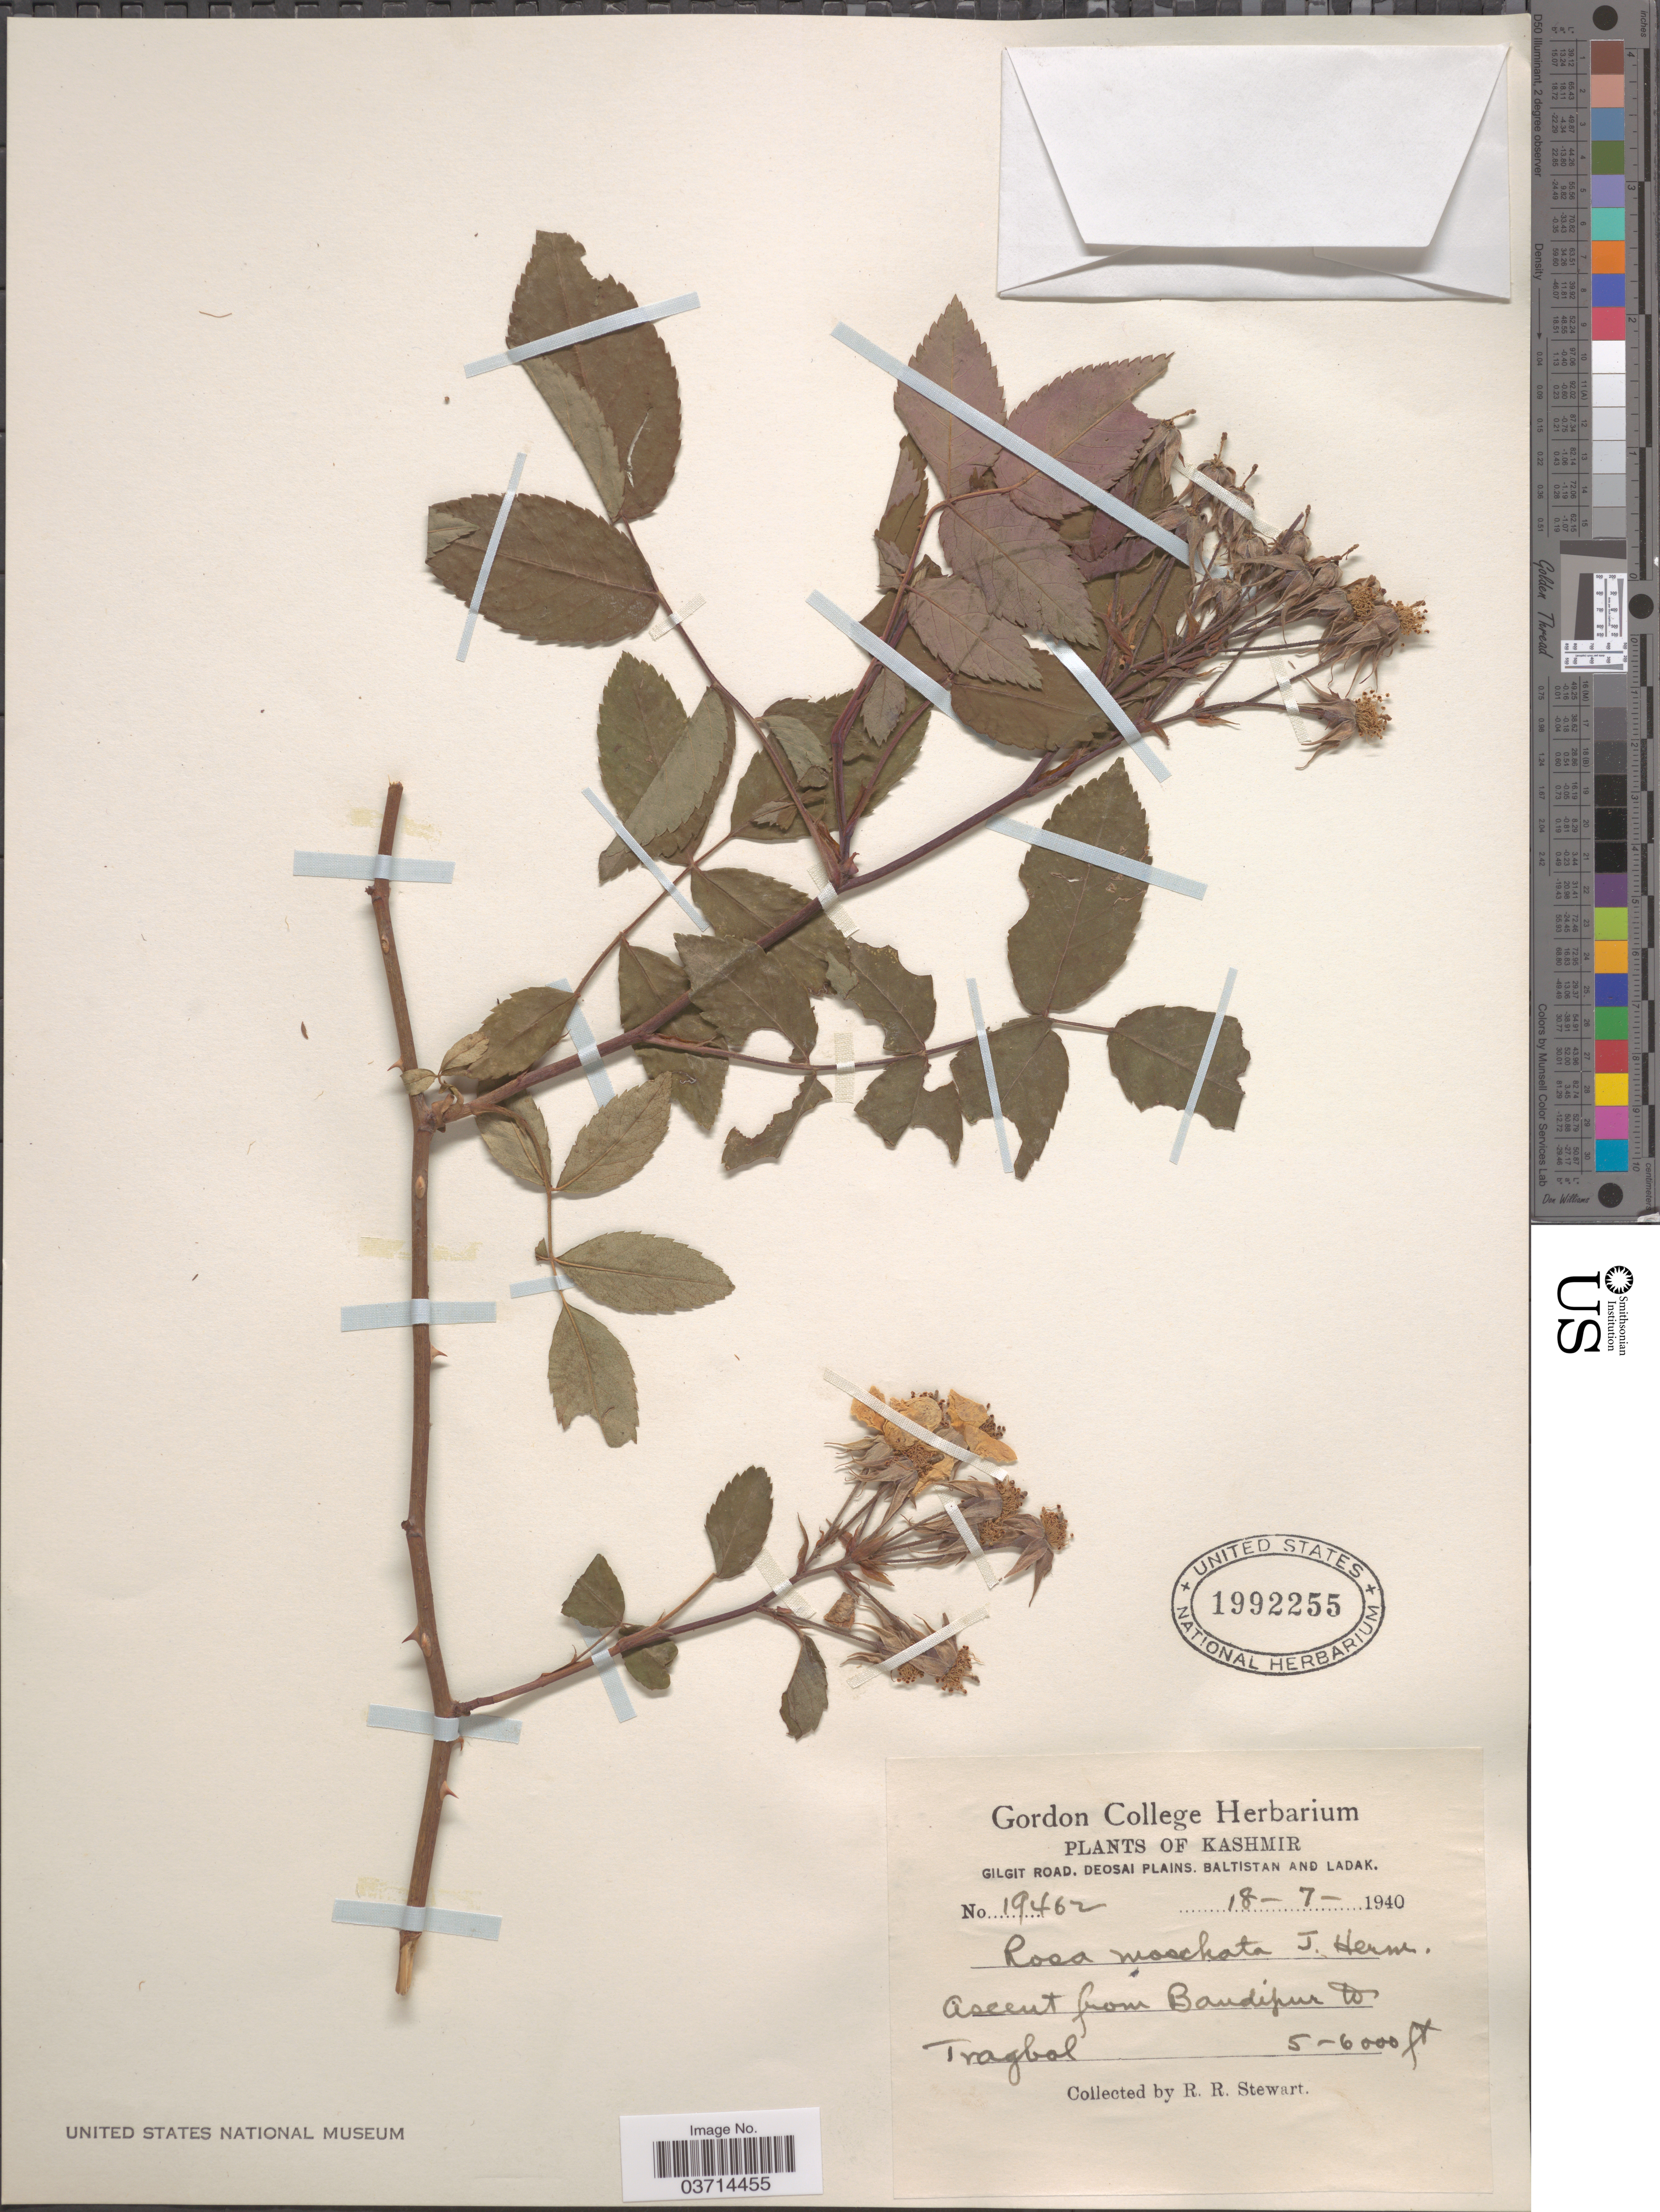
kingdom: Plantae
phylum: Tracheophyta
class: Magnoliopsida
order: Rosales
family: Rosaceae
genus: Rosa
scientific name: Rosa moschata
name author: Herrm.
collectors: R. Stewart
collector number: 19462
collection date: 1940-07-18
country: India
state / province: Jammu and Kashmir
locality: Kashmir. Gilgit road, Deosai plains, Baltistan and Ladak. Ascent from Bandipur to Tragbal.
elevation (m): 1524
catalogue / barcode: US 1992255